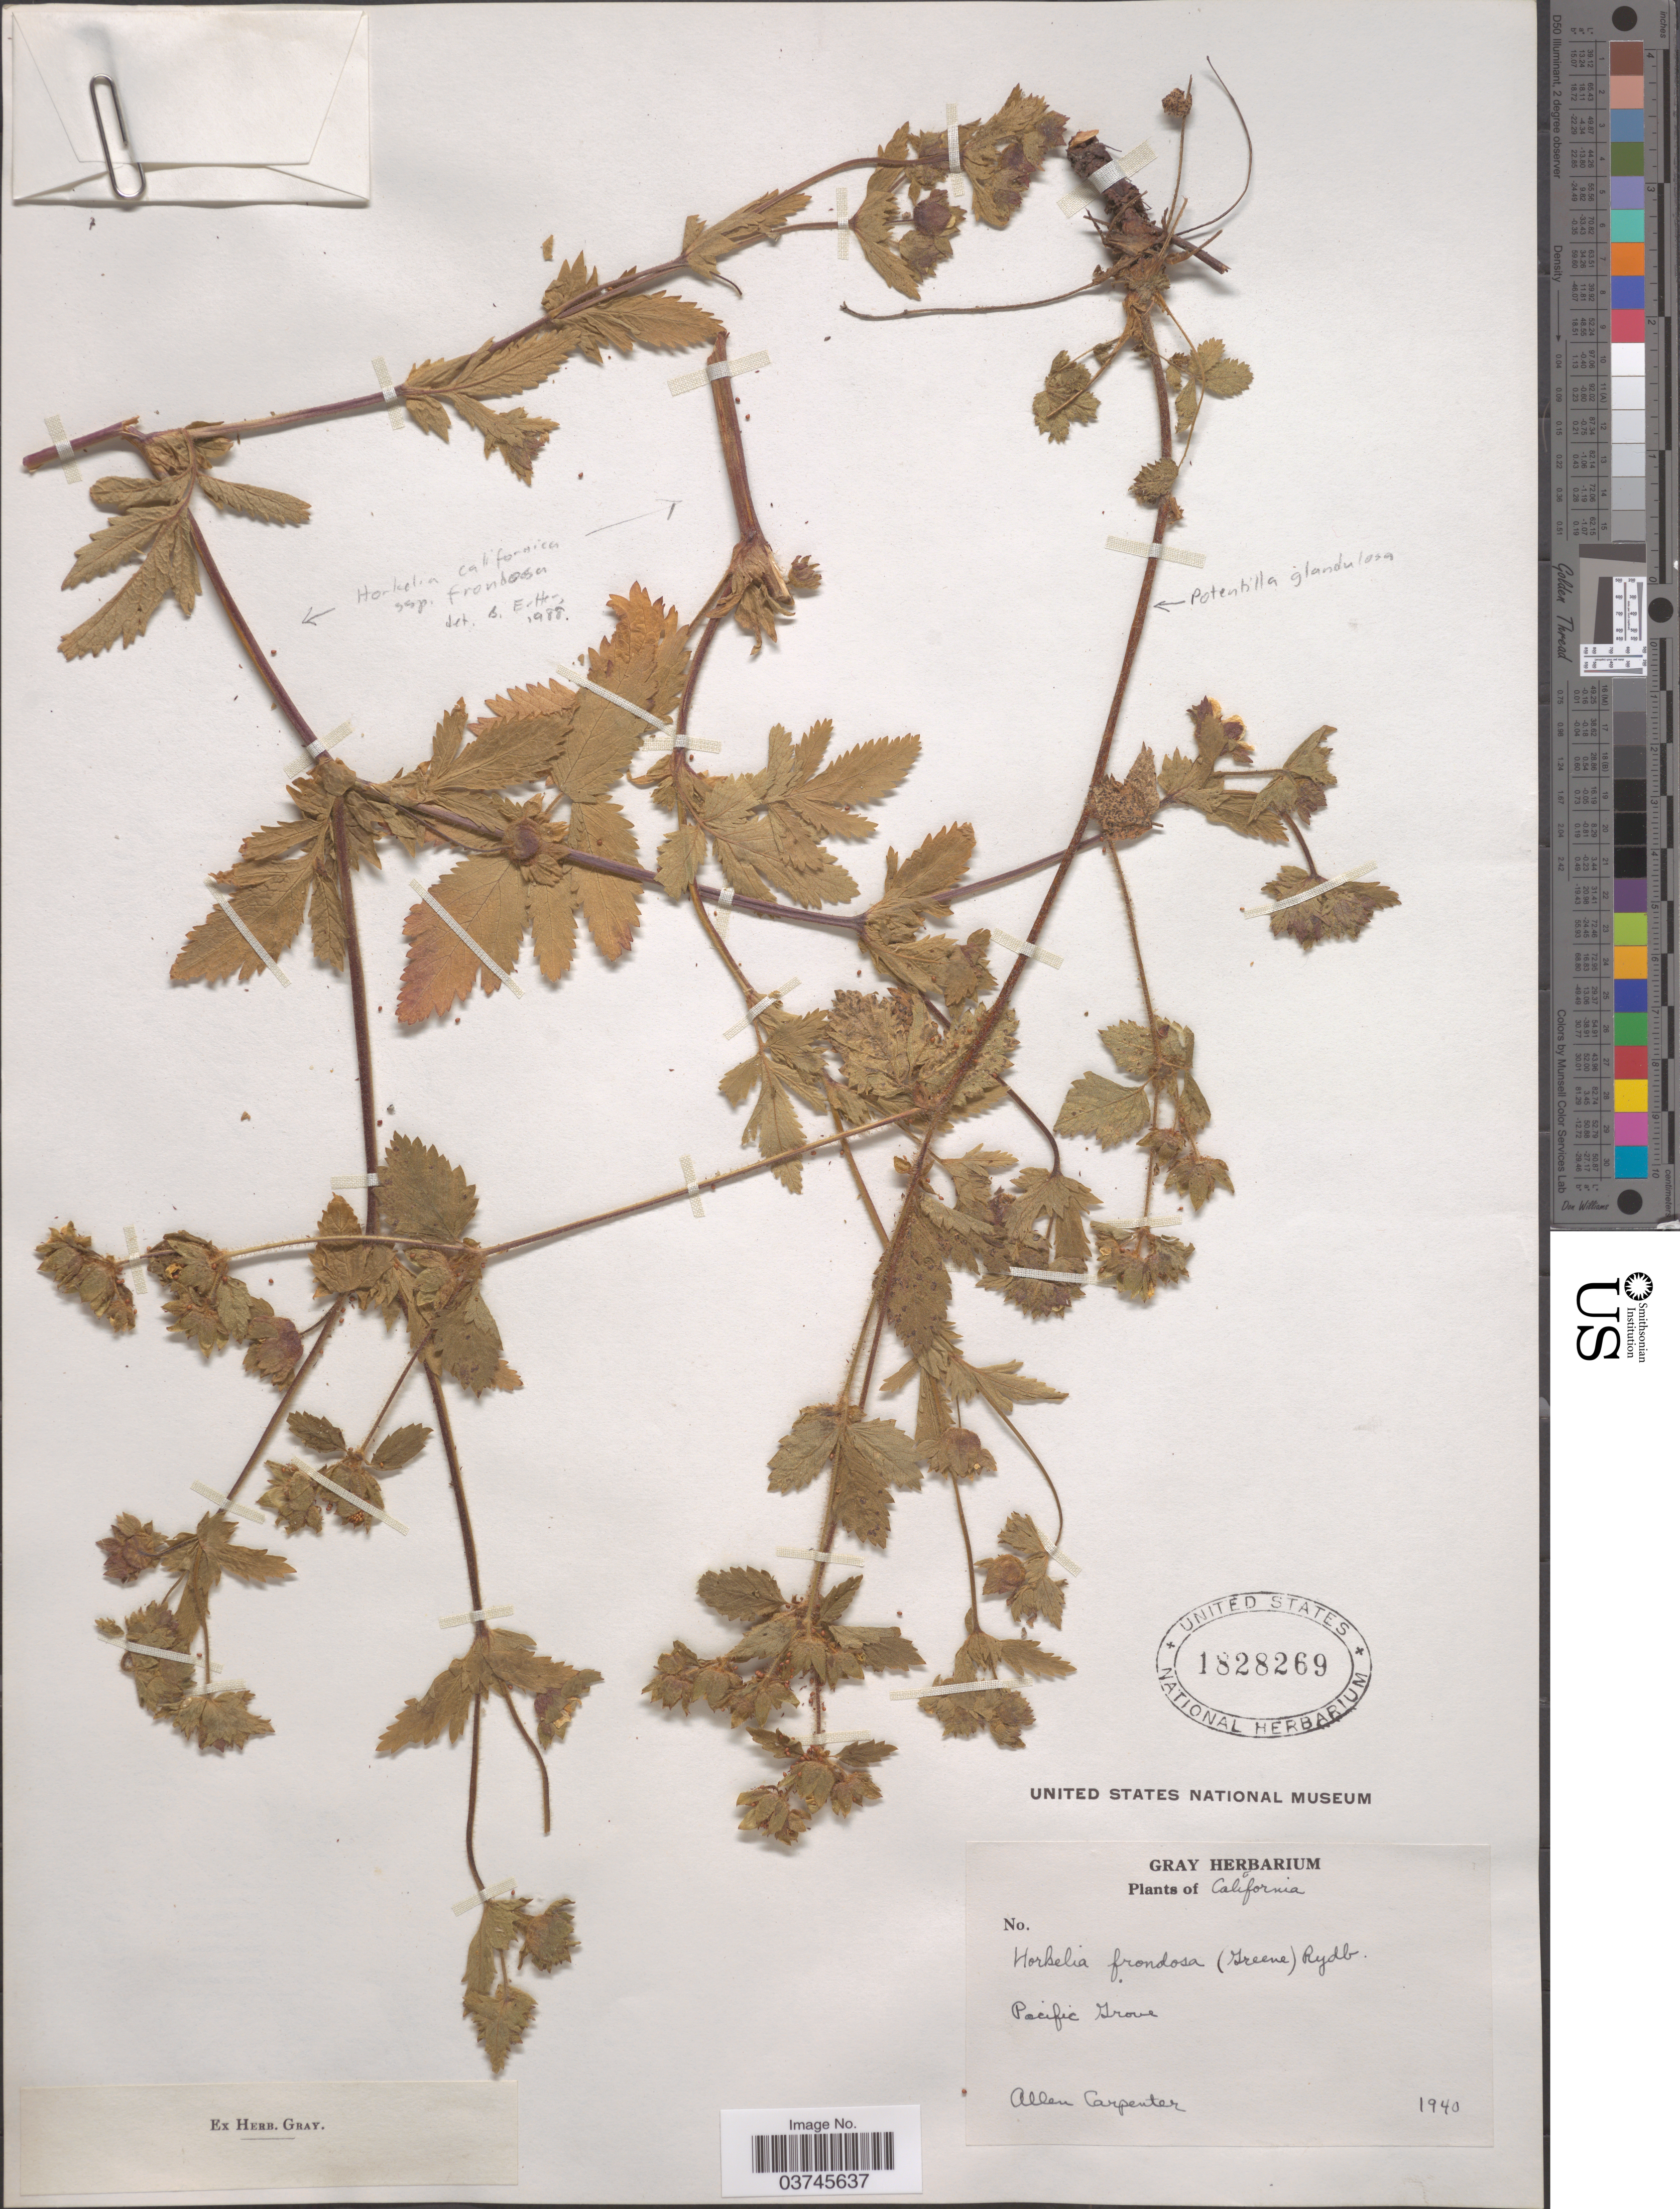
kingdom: Plantae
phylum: Tracheophyta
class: Magnoliopsida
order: Rosales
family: Rosaceae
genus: Potentilla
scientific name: Potentilla californica var. frondosa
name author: (Elmer) Jeps.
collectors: A. Carpenter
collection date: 1940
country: United States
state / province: California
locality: Pacific Grove.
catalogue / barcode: US 1828269